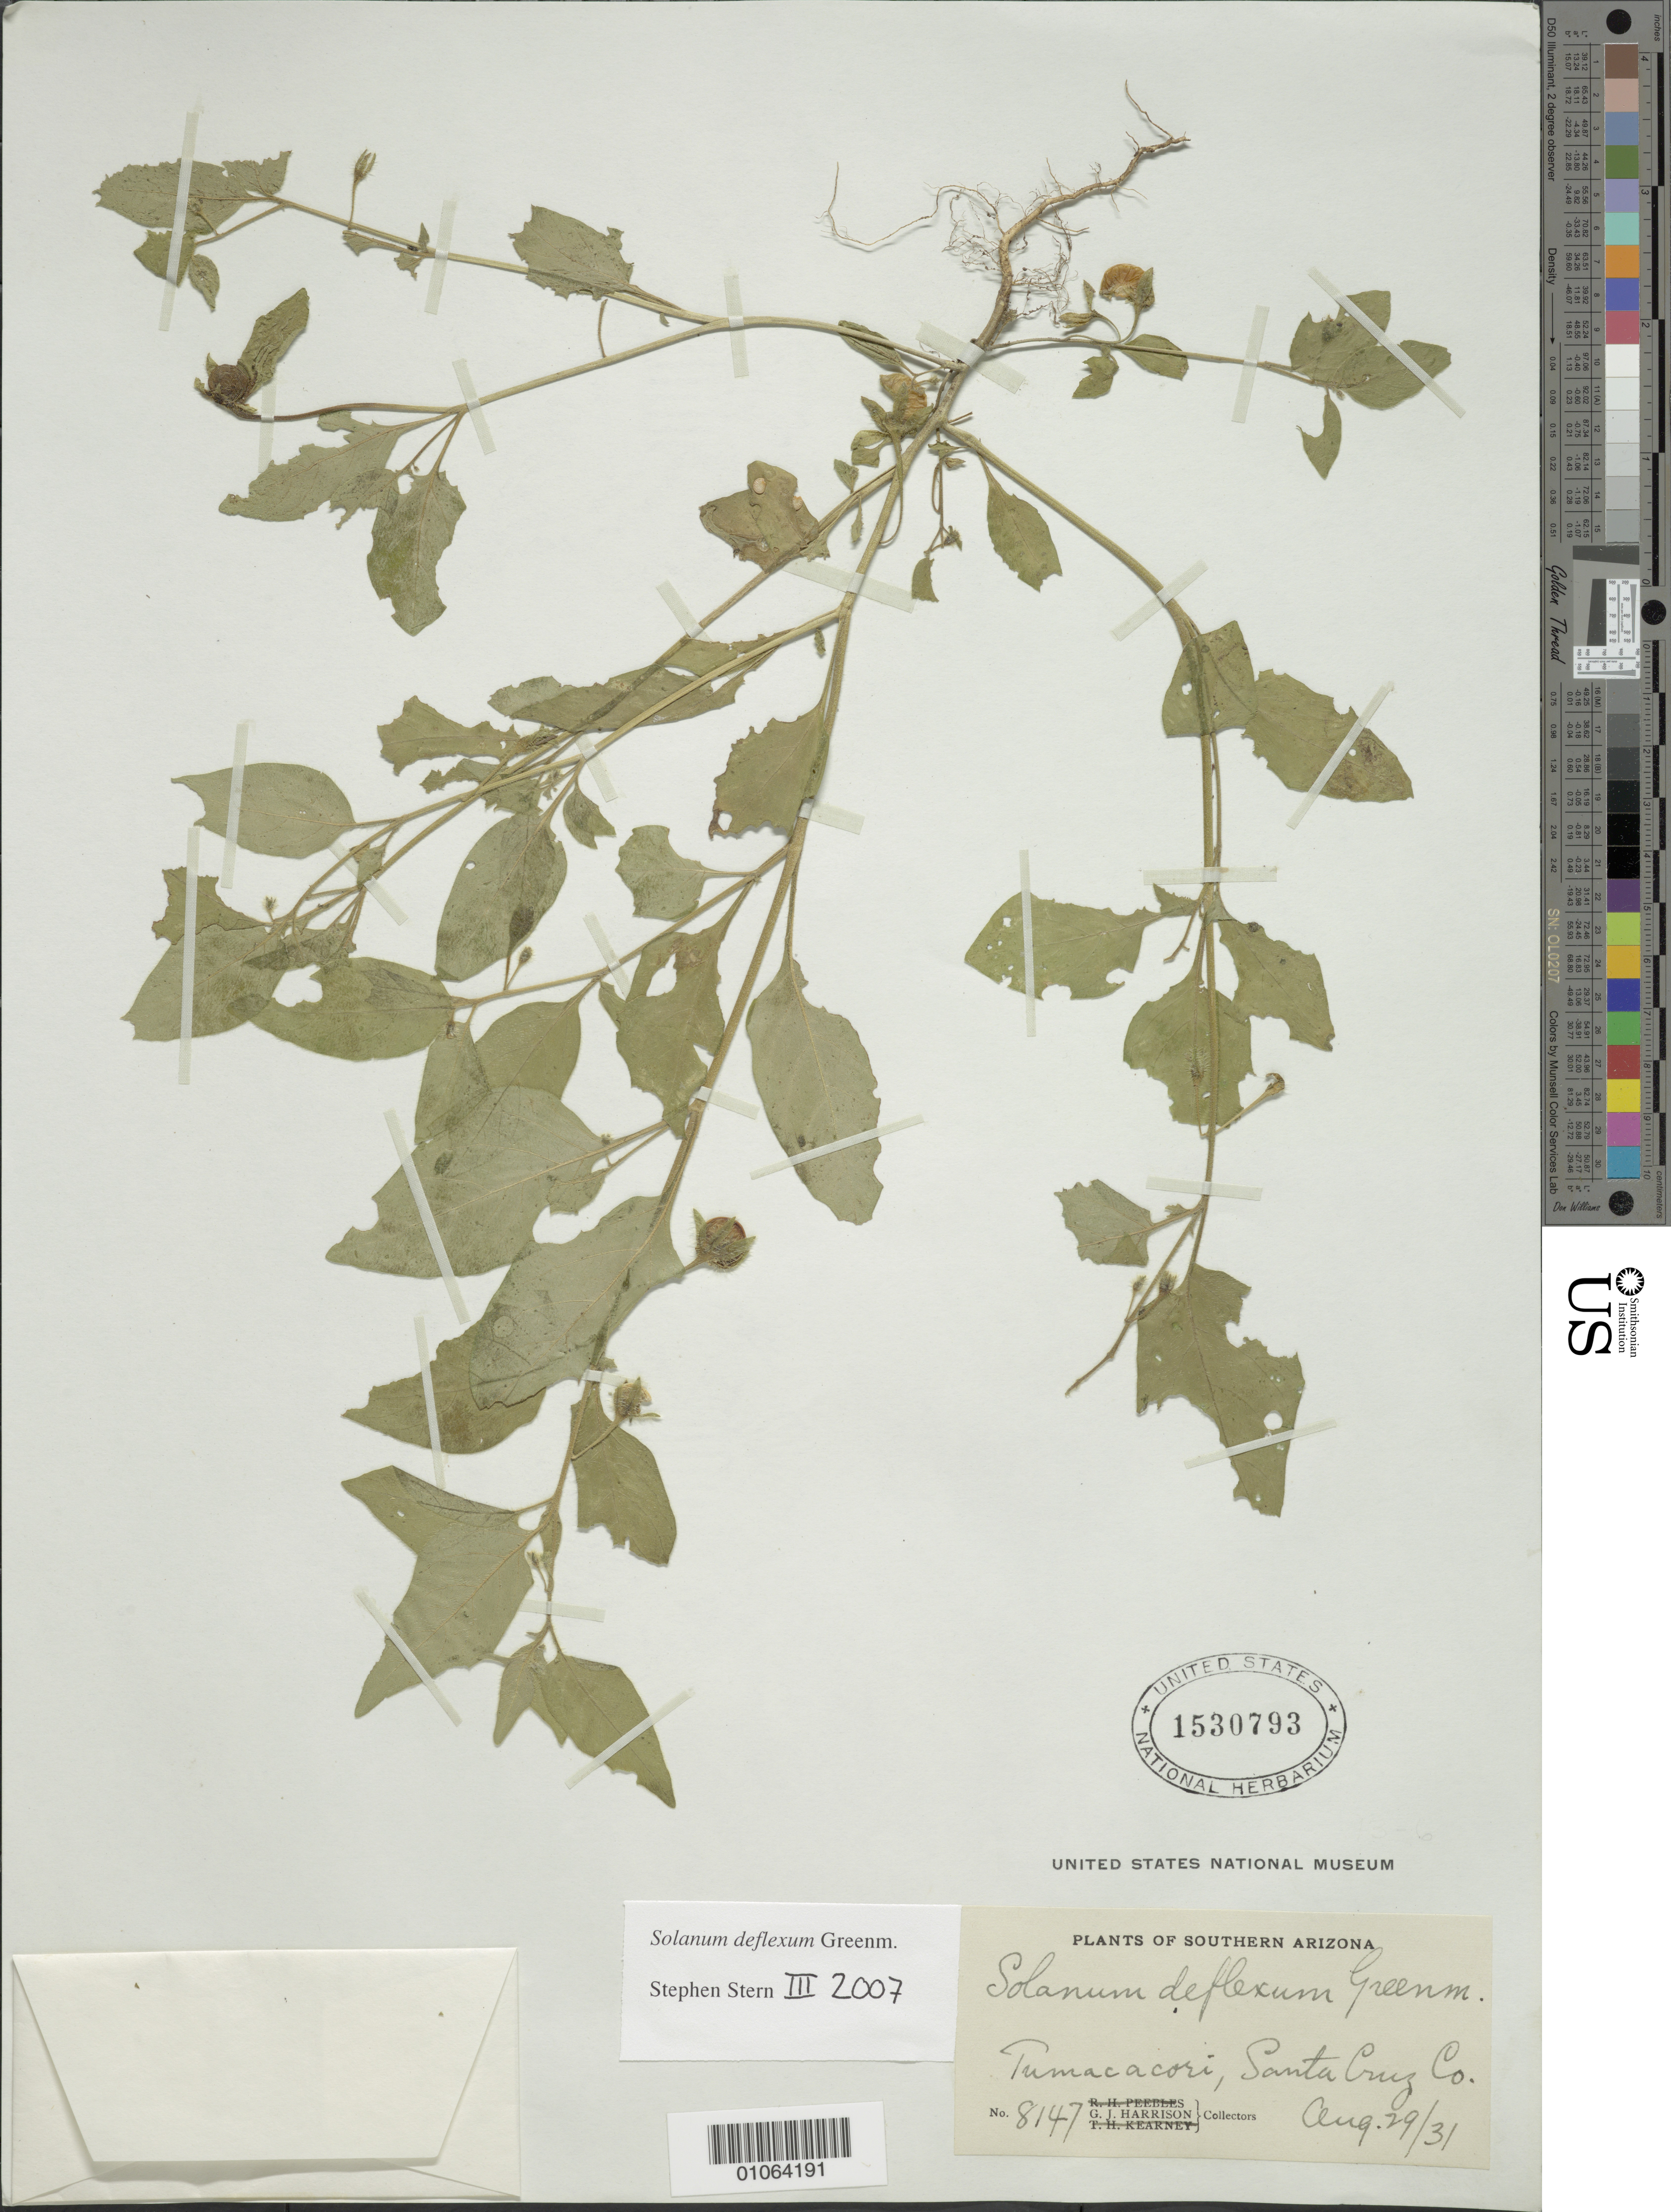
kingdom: Plantae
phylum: Tracheophyta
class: Magnoliopsida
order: Solanales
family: Solanaceae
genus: Solanum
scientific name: Solanum deflexum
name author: Greenm.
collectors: G. J. Harrison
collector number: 8147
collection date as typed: Transcribed d/m/y: 29/8/31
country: United States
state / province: Arizona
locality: Southern Arizona. Tumacacori, Santa Cruz Co.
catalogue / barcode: US 1530793